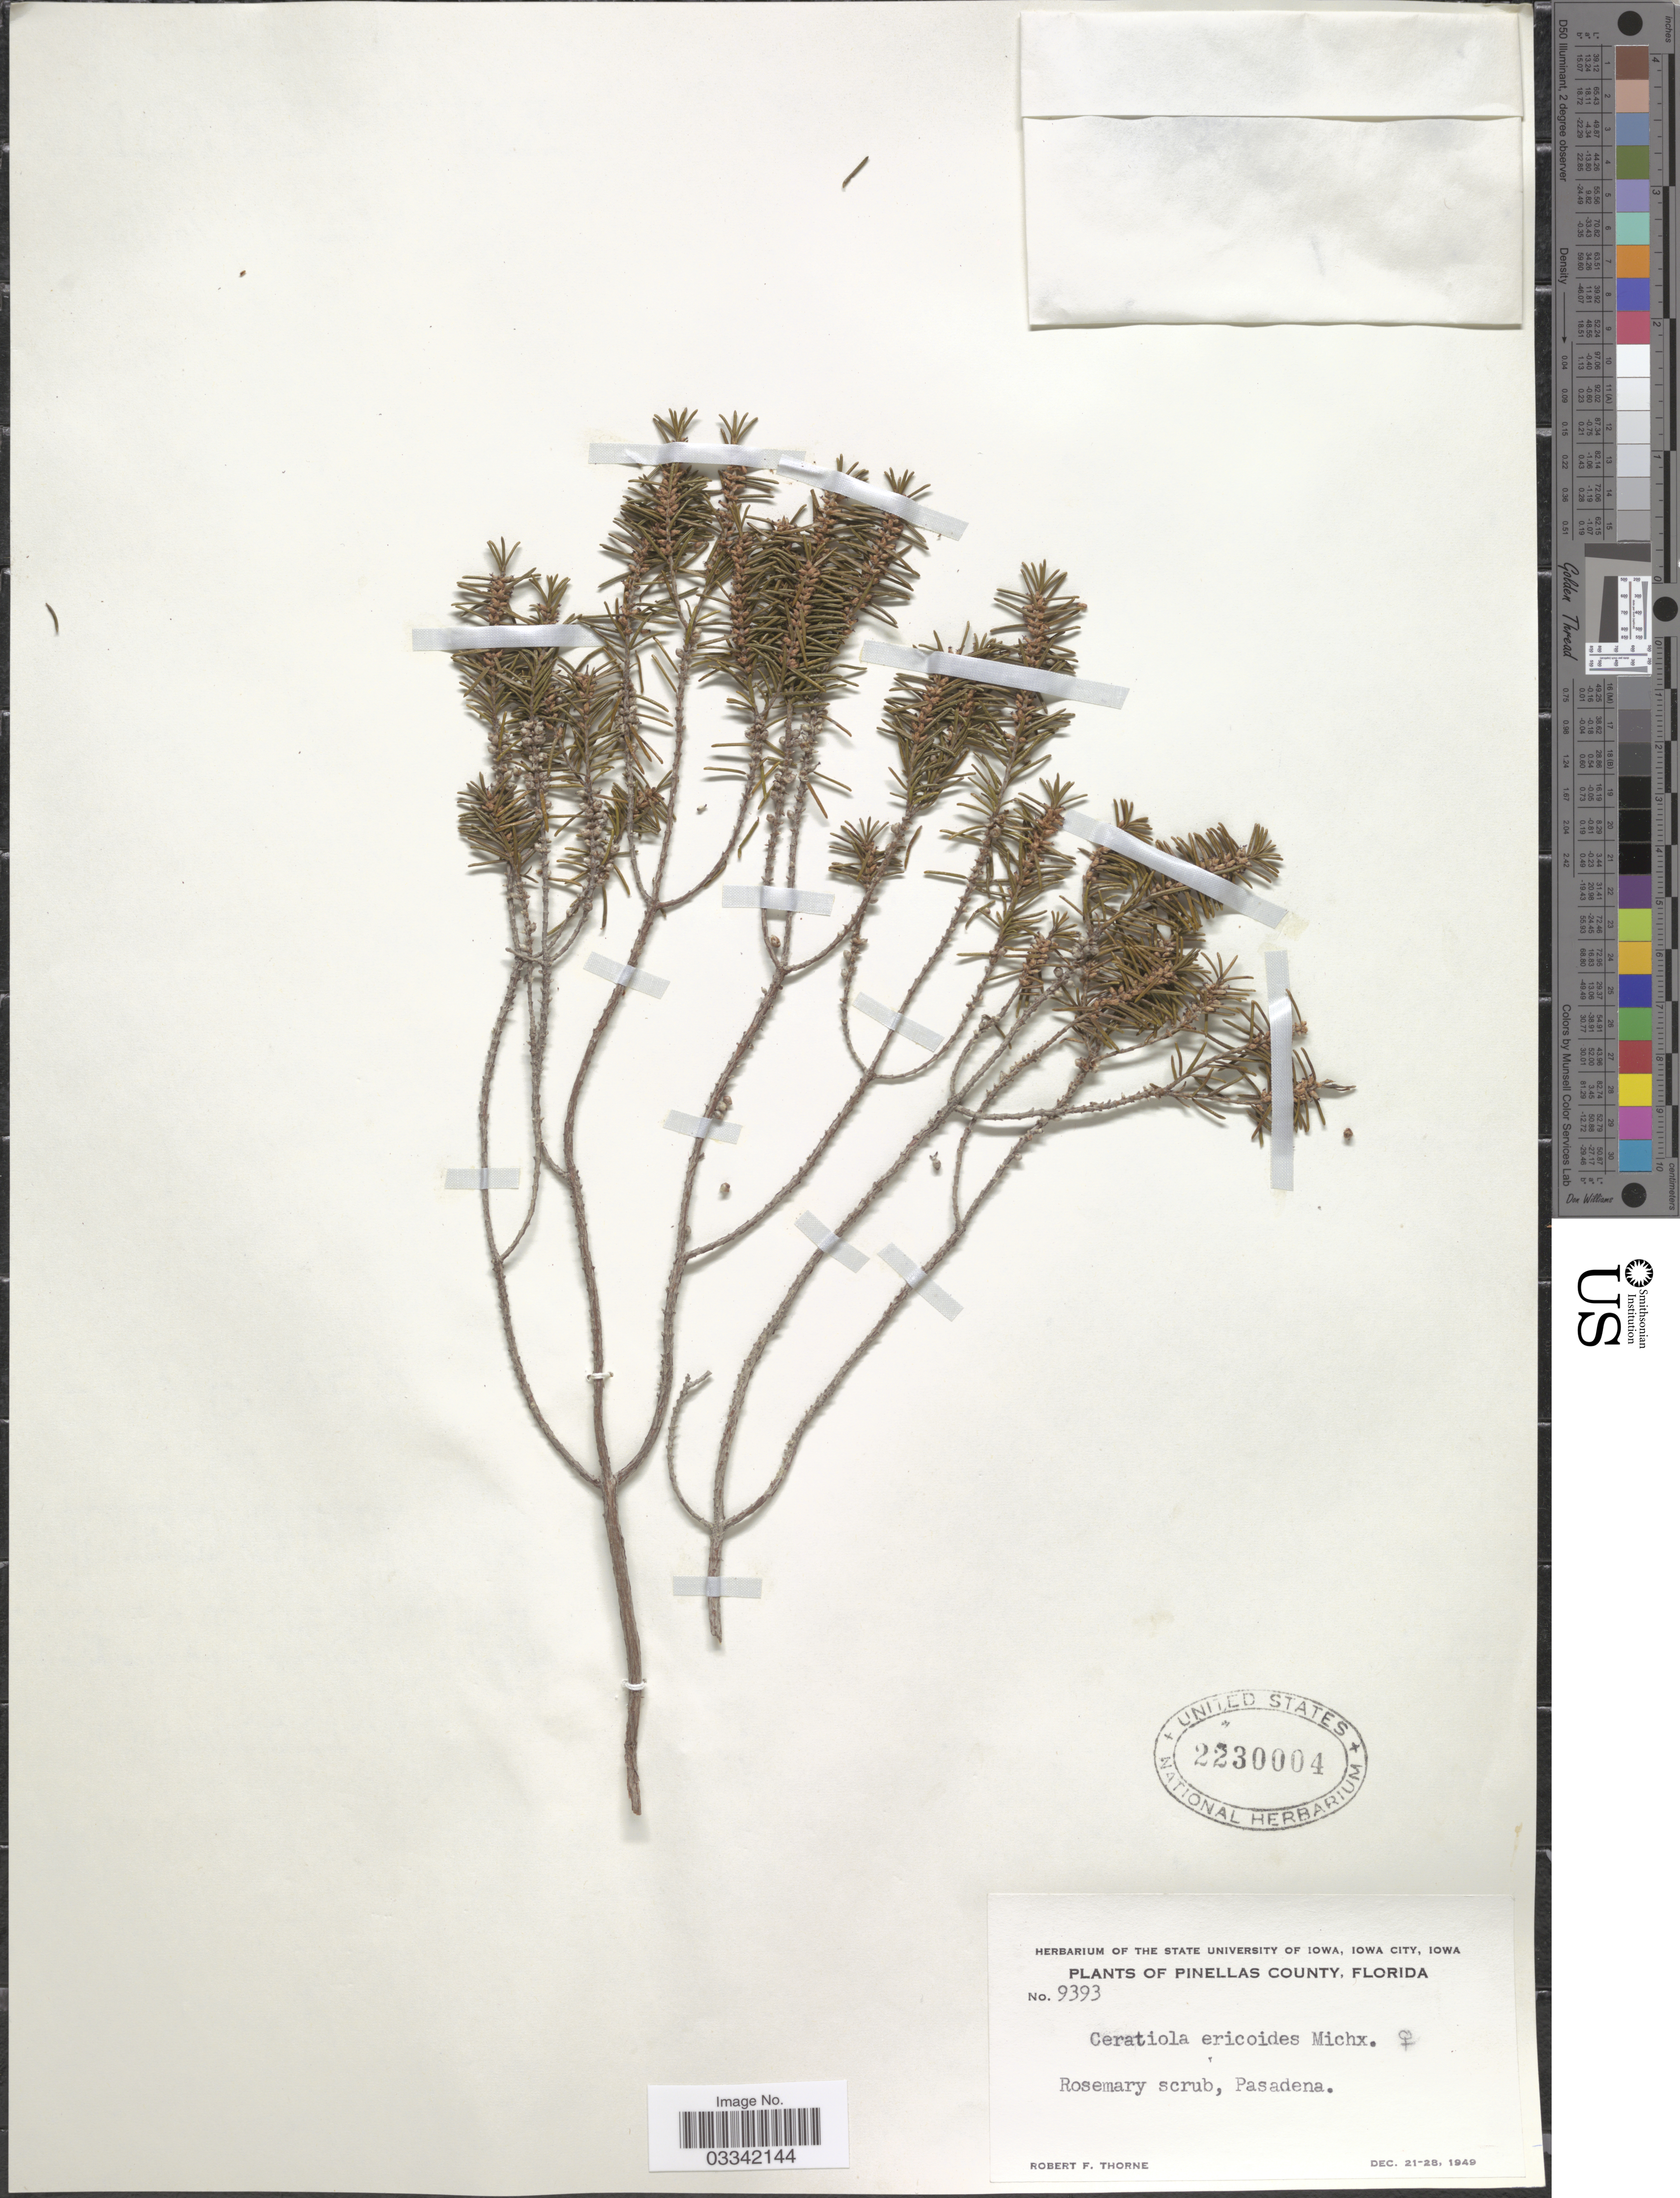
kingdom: Plantae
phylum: Tracheophyta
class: Magnoliopsida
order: Ericales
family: Ericaceae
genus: Ceratiola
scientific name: Ceratiola ericoides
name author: Michx.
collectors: R. F. Thorne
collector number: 9393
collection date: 1949-12-21/1949-12-28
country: United States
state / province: Florida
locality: Pinellas County, Rosemary scrub, Pasadena.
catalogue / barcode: US 2230004